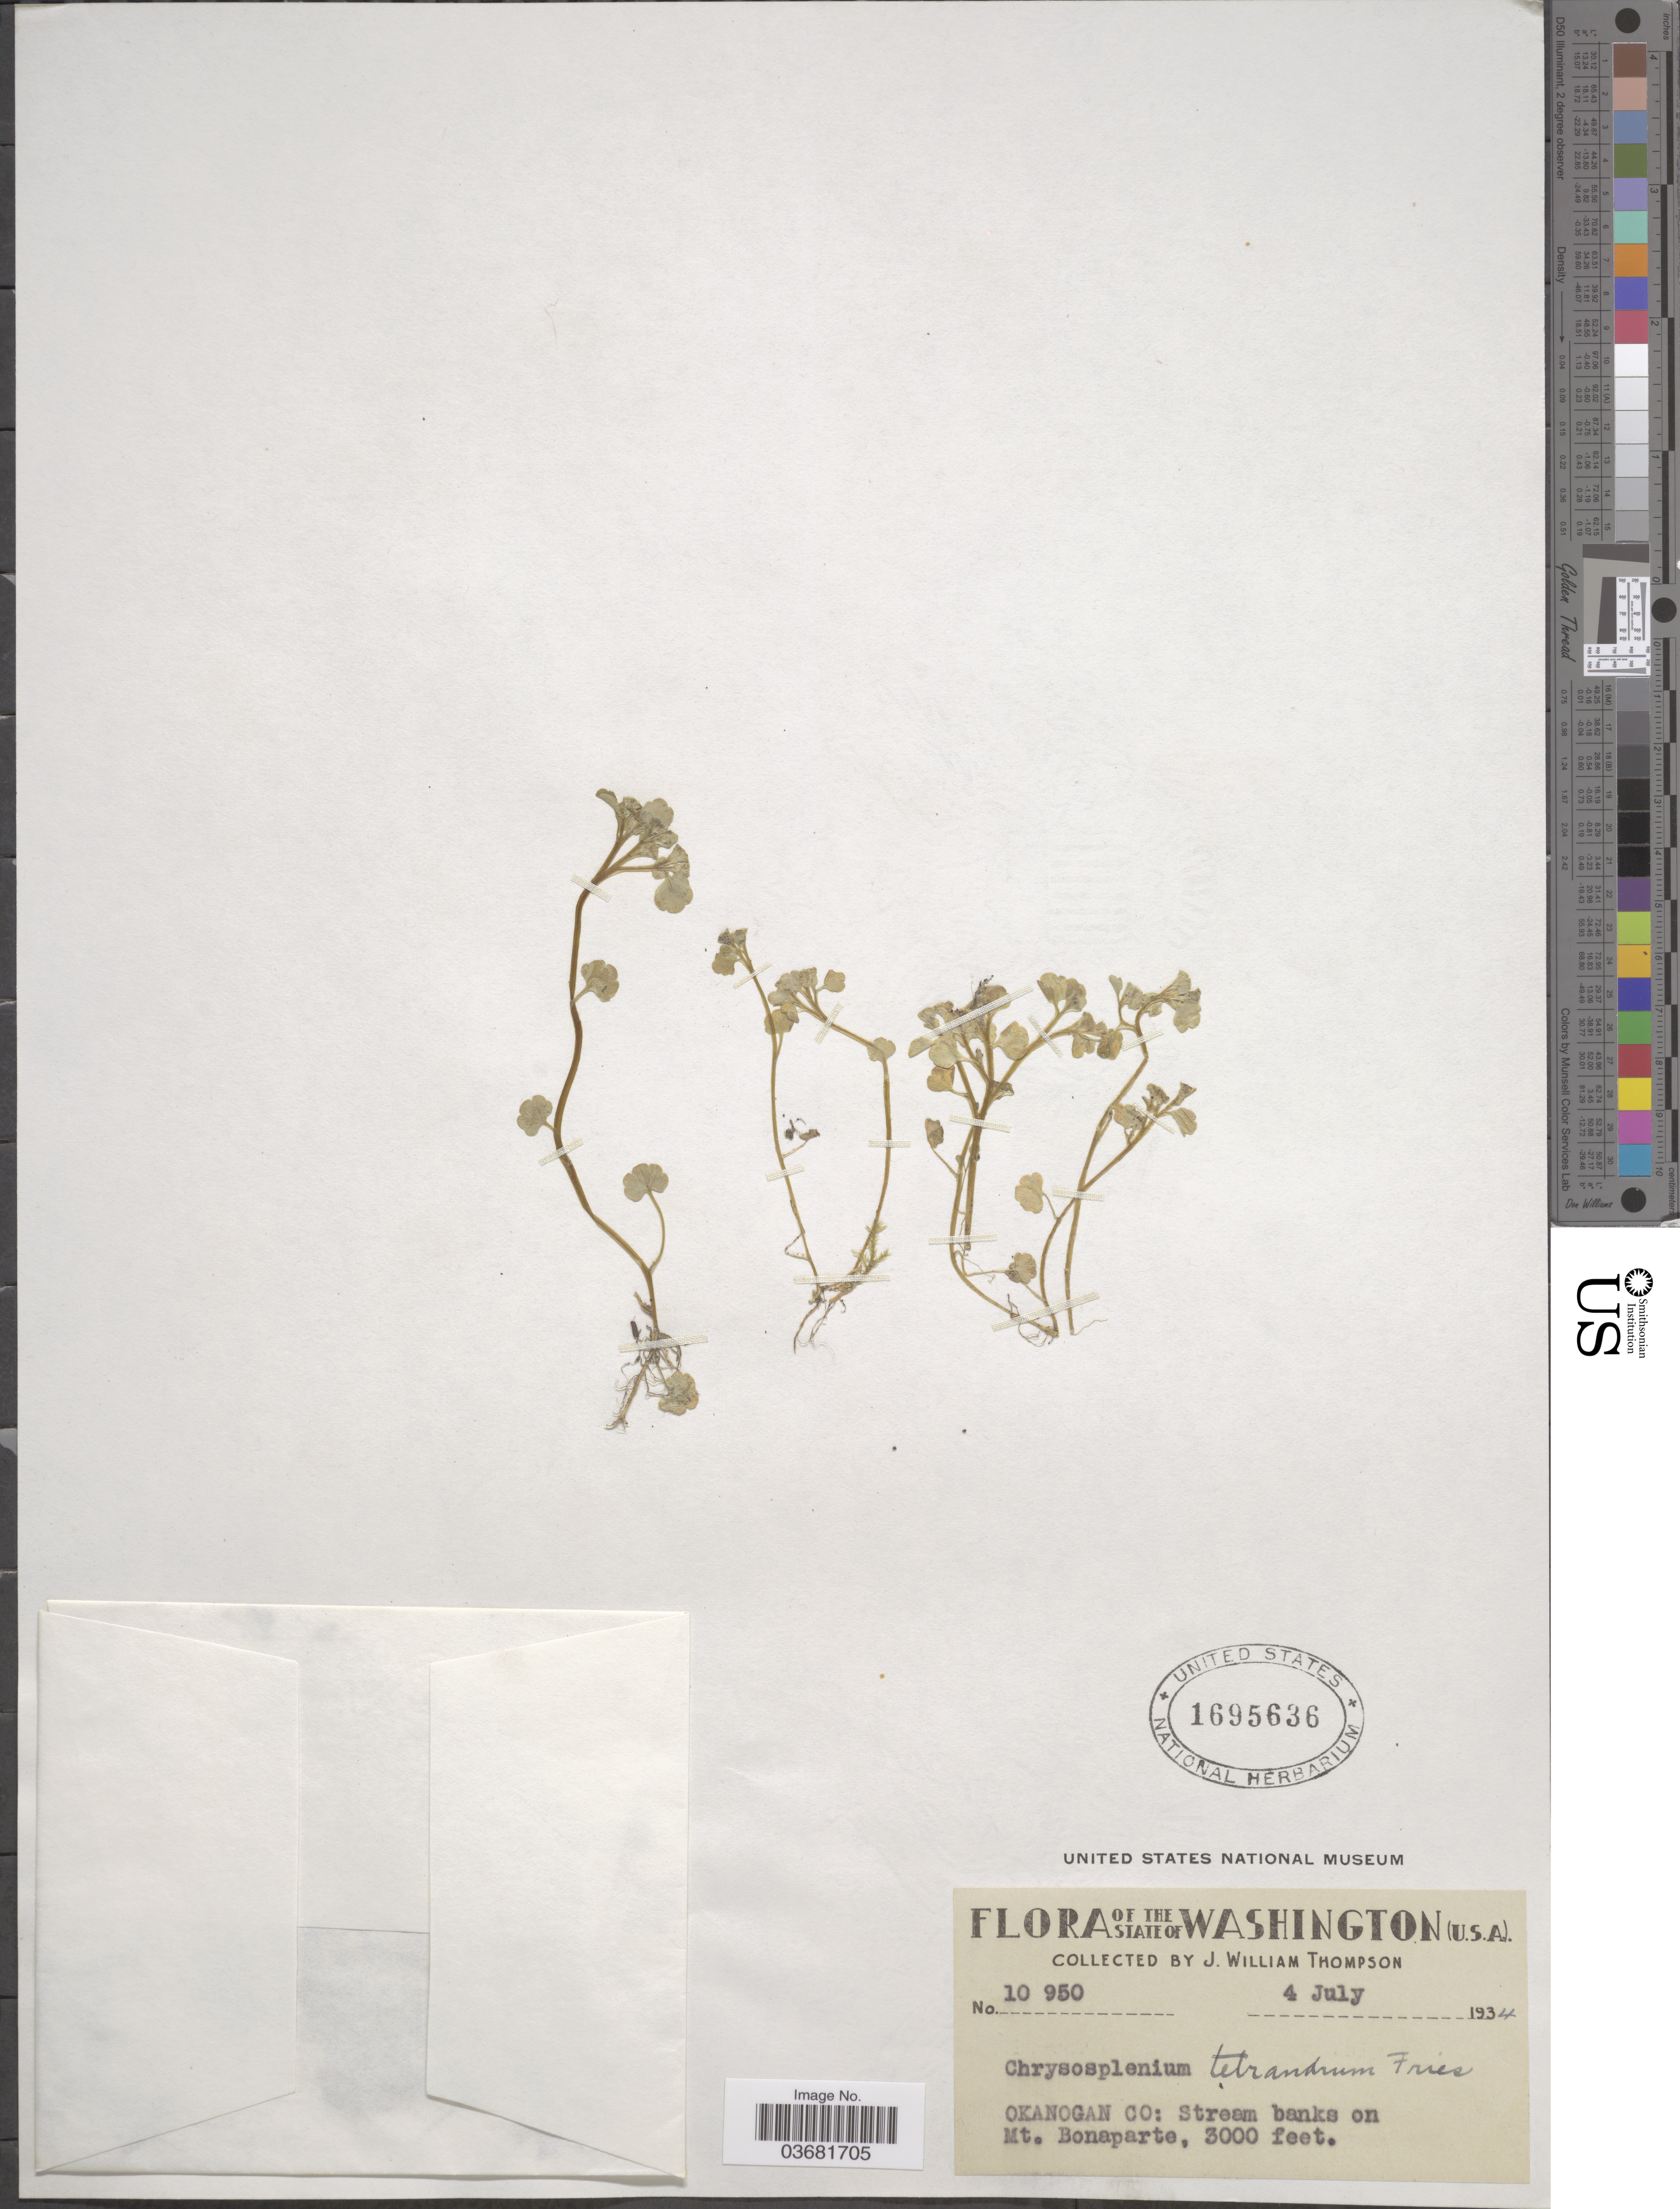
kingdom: Plantae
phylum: Tracheophyta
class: Magnoliopsida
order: Saxifragales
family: Saxifragaceae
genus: Chrysosplenium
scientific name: Chrysosplenium tetrandrum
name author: (N. Lund) Th. Fr.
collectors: J. W. Thompson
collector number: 10950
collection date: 1934-07-04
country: United States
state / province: Washington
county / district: Okanogan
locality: Okanogan Co: Stream banks on Mt. Bonaparte.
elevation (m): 914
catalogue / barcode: US 1695636